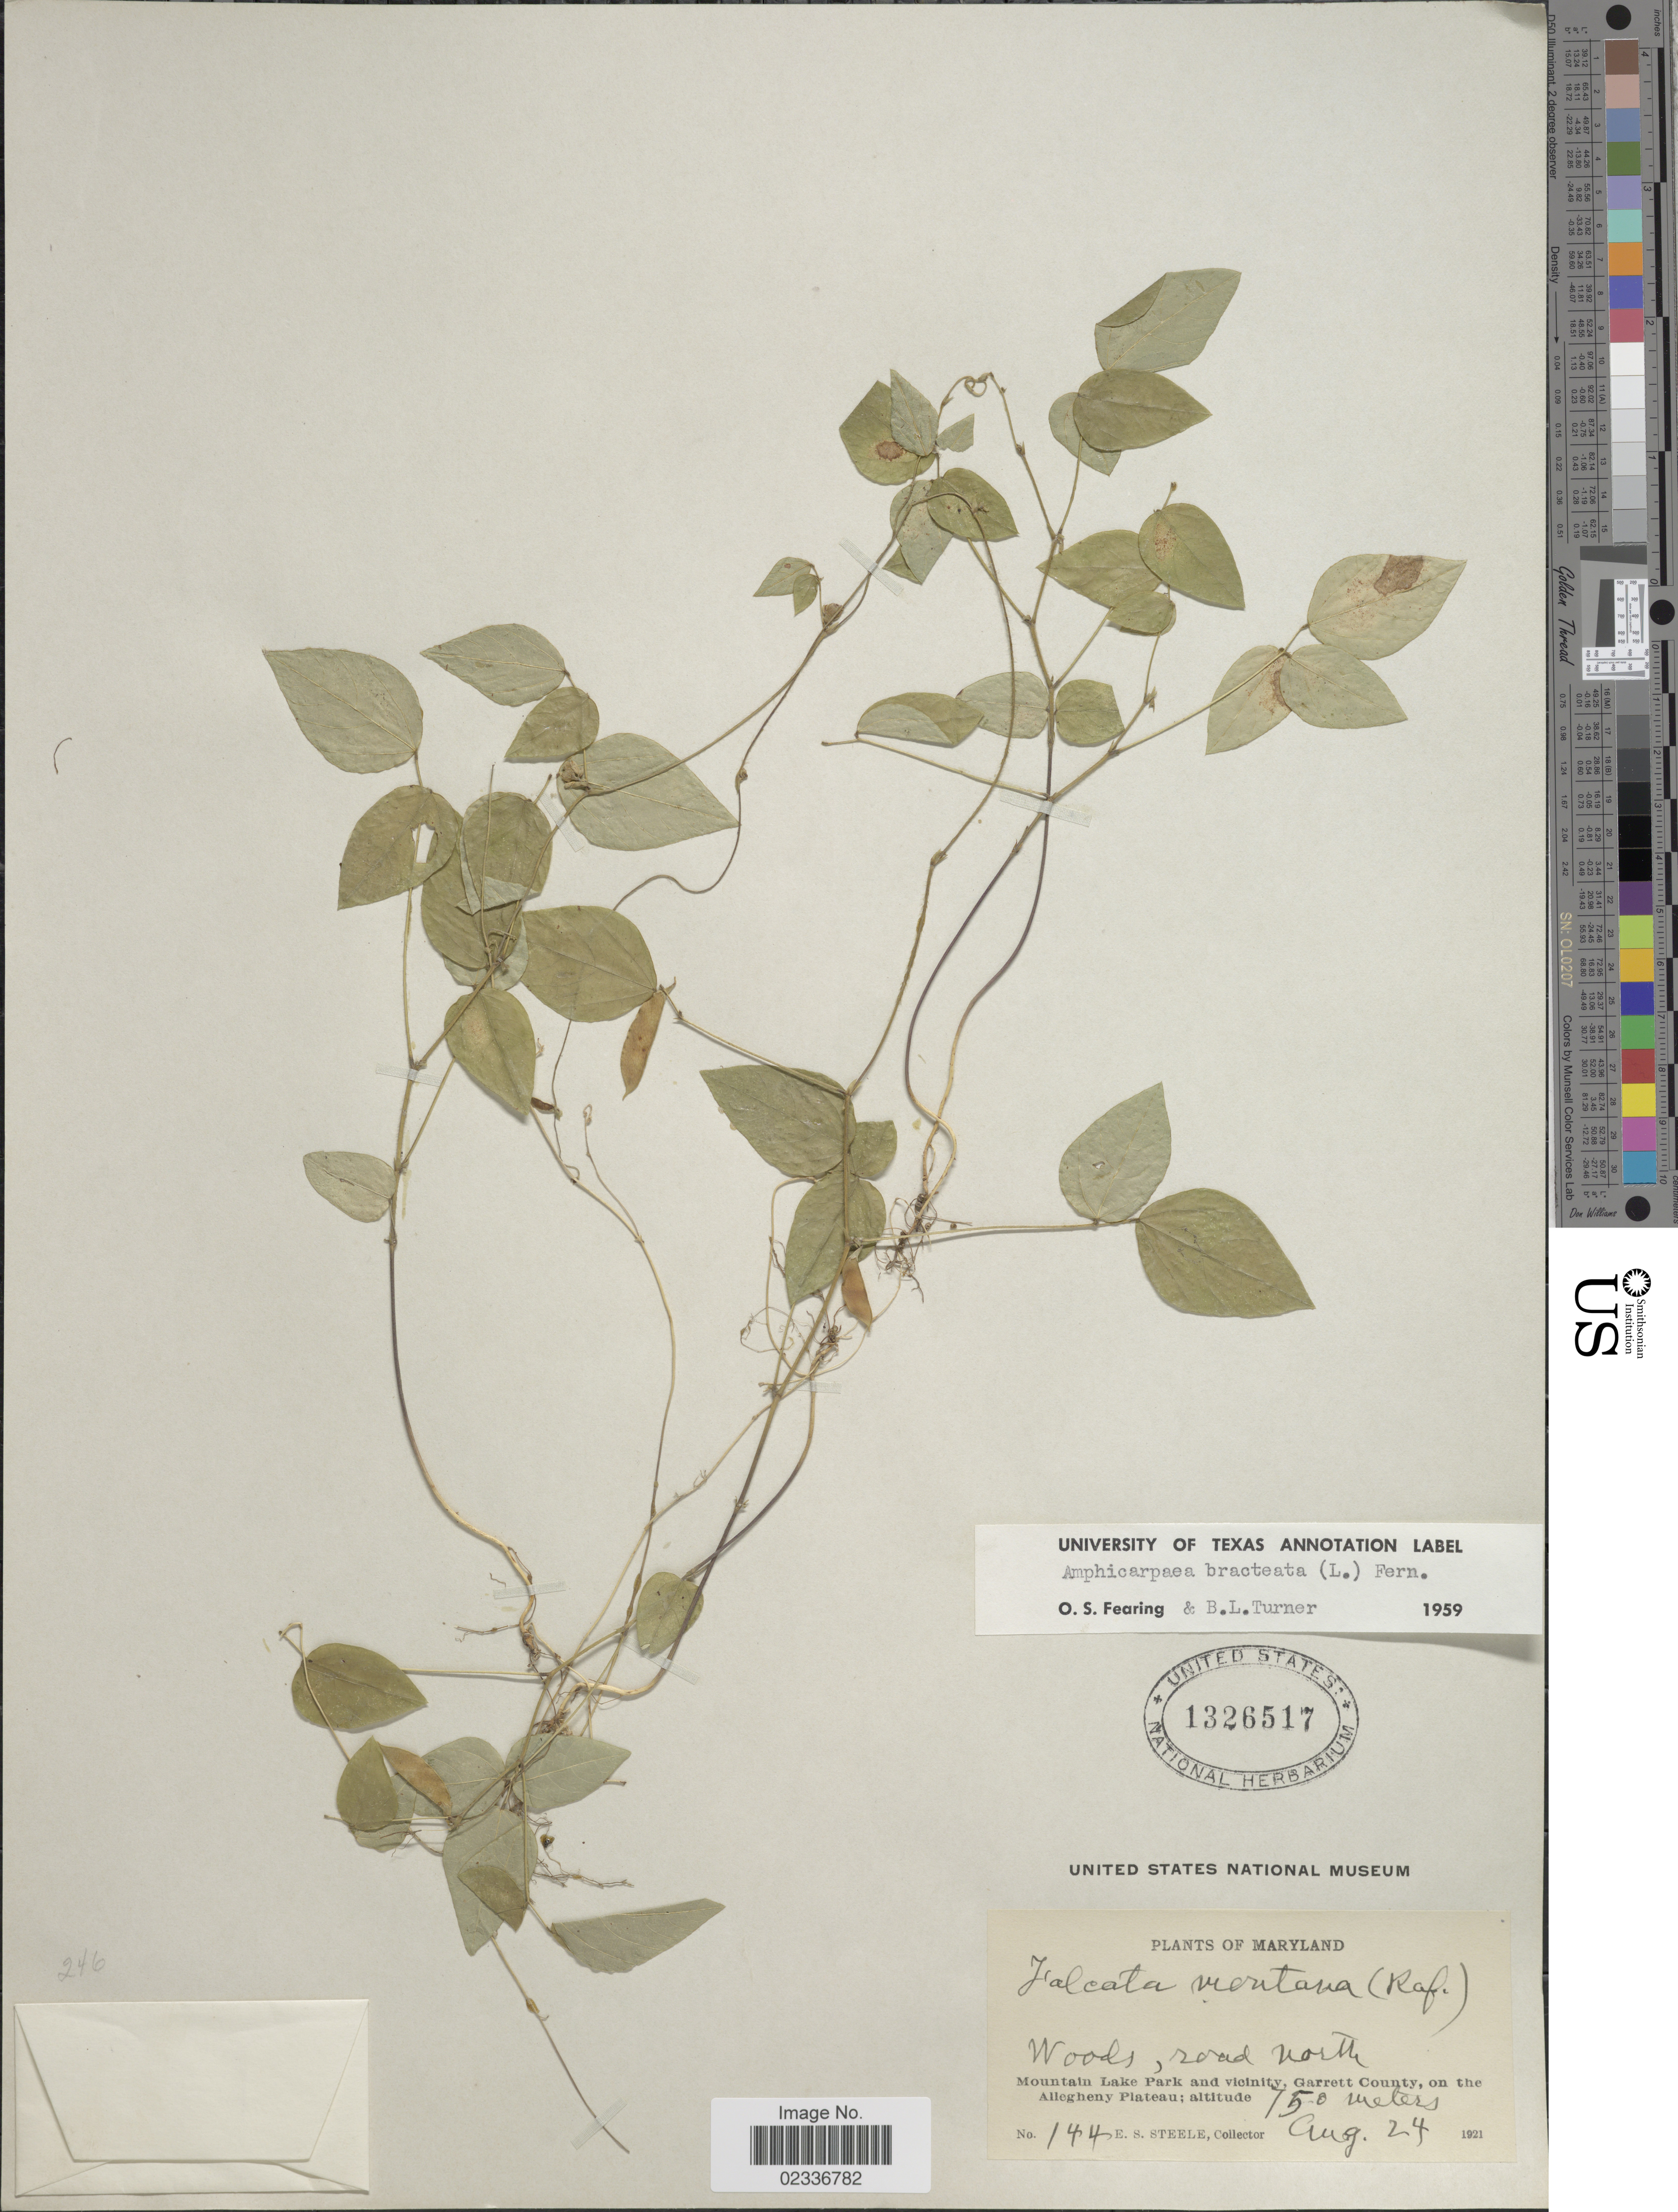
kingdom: Plantae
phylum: Tracheophyta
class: Magnoliopsida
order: Fabales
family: Fabaceae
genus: Amphicarpaea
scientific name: Amphicarpaea bracteata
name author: (L.) Fernald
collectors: E. Steele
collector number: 144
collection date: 1921-08-24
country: United States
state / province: Maryland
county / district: Garrett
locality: Road north, Mountain in Lake Park and vicinity, Garrett County, on the Allegheny Plateau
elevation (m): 750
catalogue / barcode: US 1326517